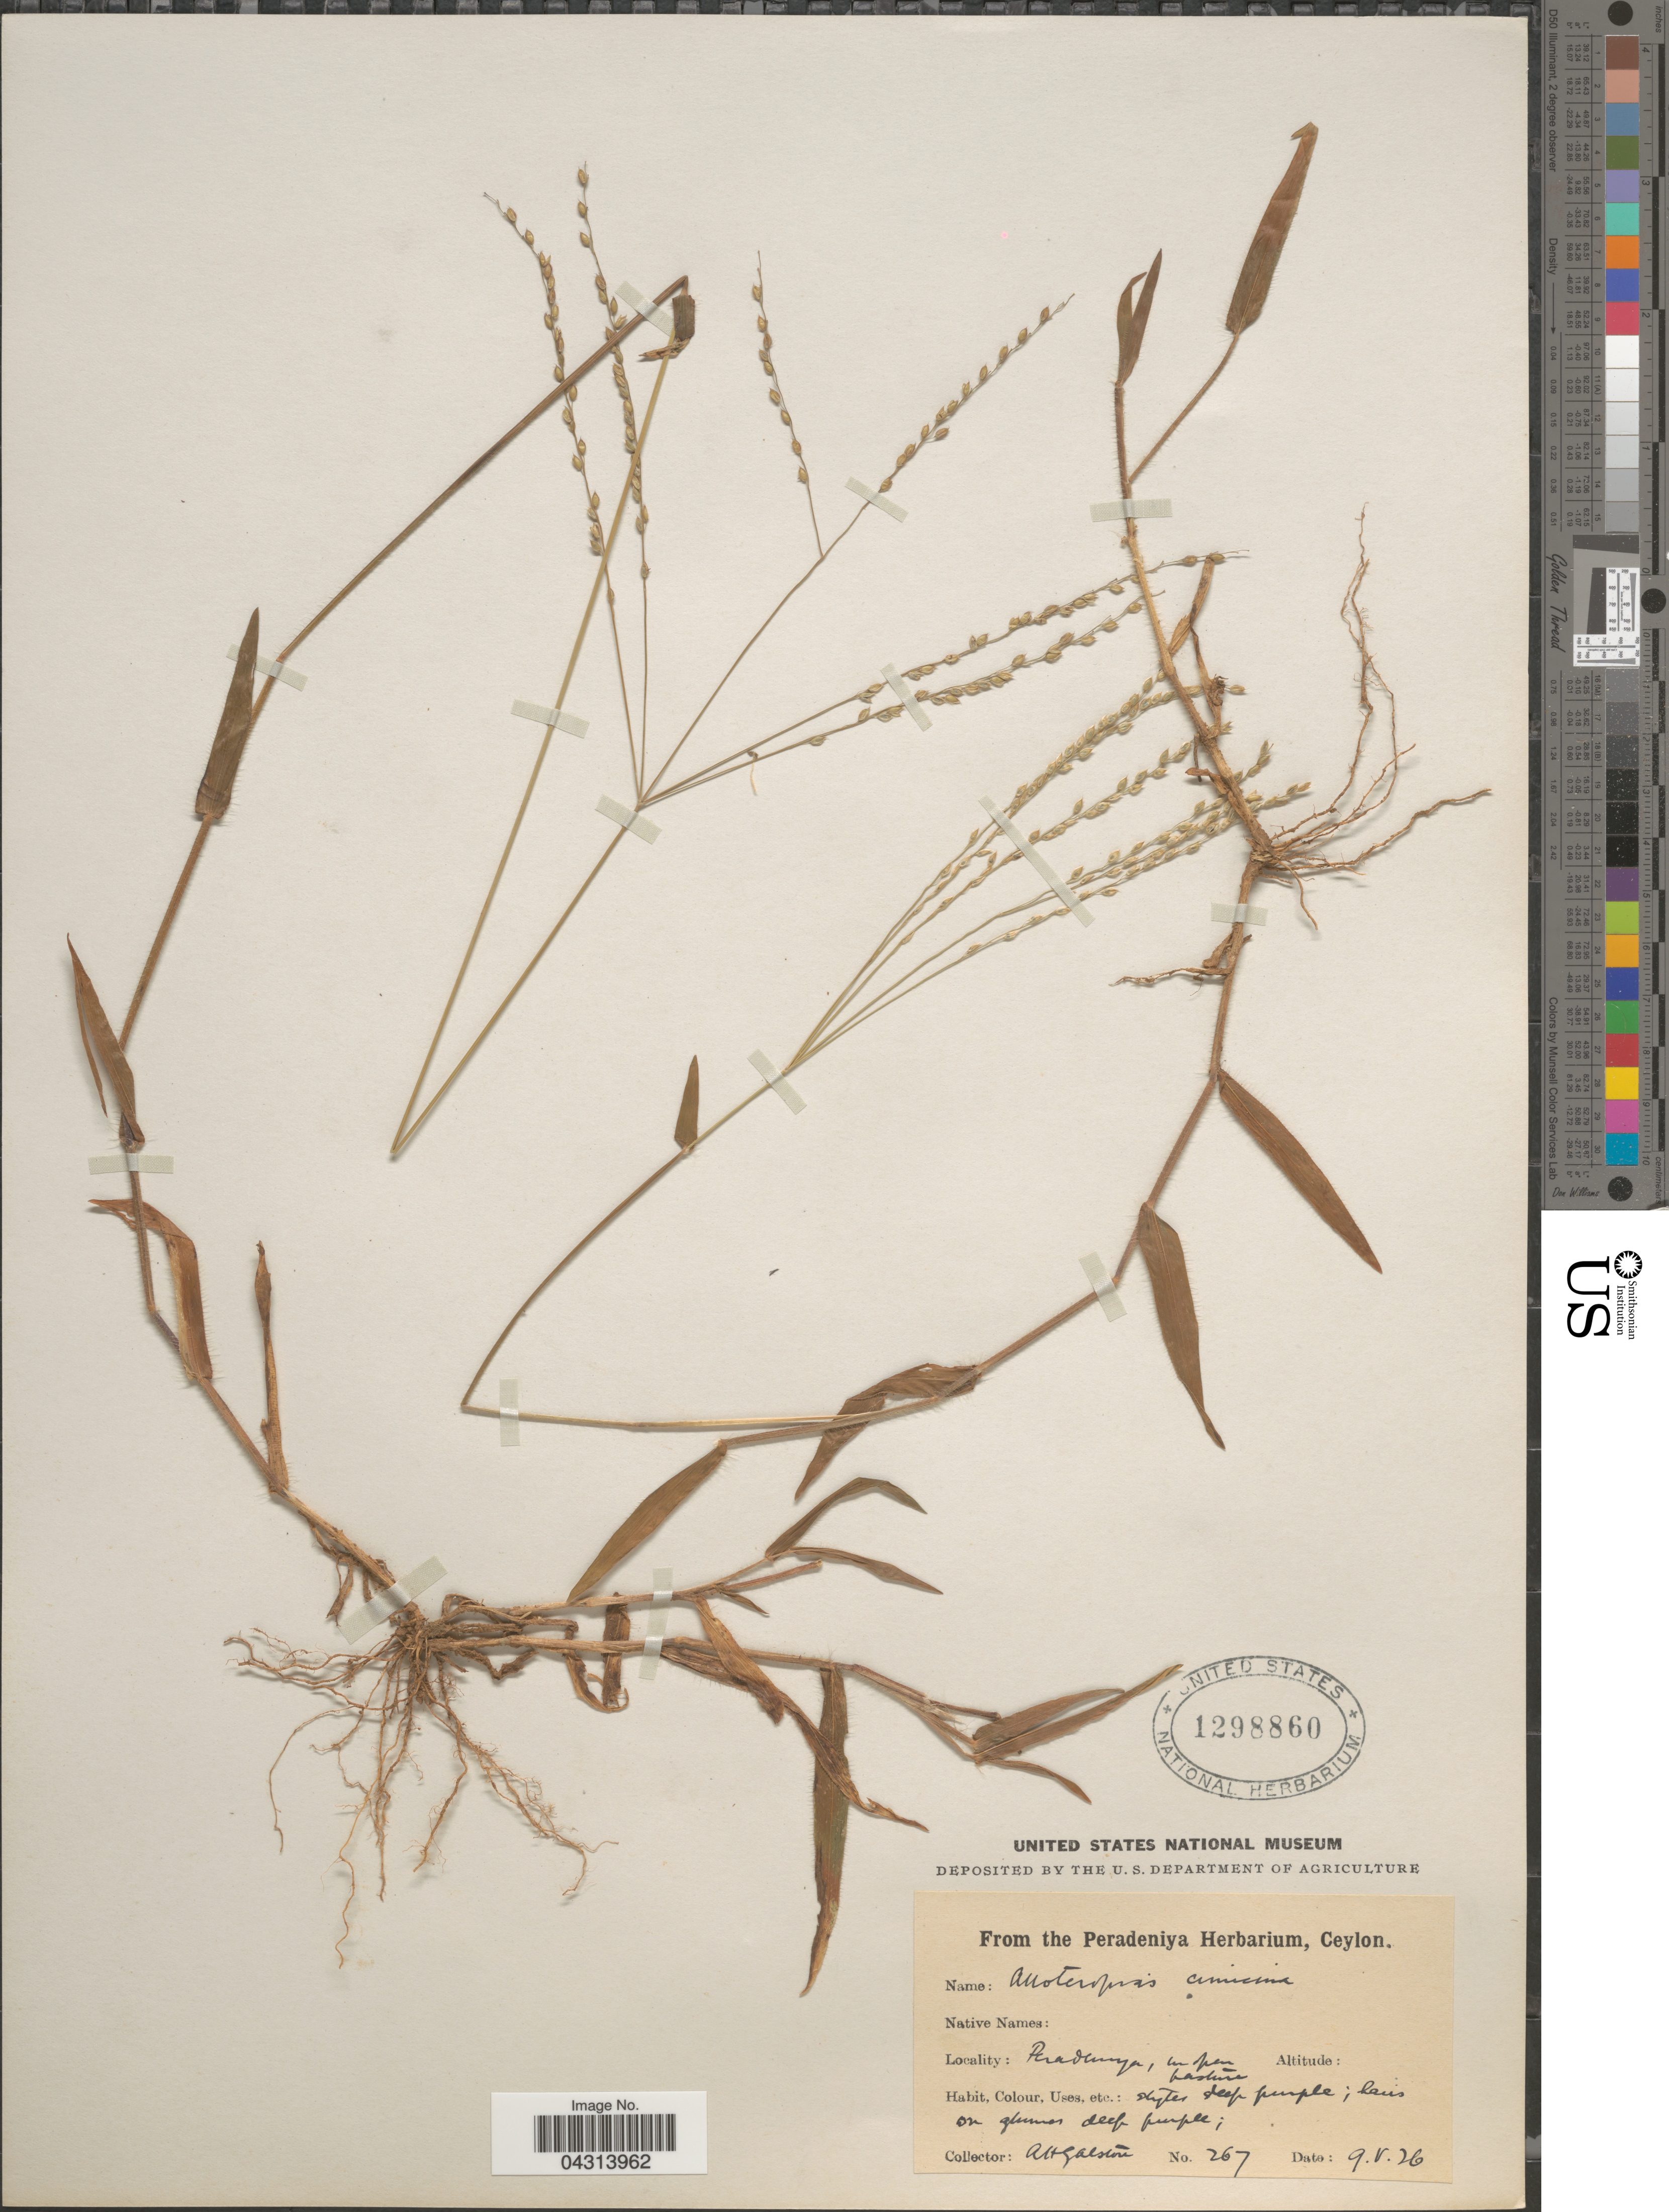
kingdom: Plantae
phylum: Tracheophyta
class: Liliopsida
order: Poales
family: Poaceae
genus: Alloteropsis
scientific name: Alloteropsis cimicina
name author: (L.) Stapf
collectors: A. H. Alston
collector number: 267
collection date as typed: Transcribed d/m/y: 9/5/26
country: Sri Lanka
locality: Ceylon. Peradeniya, in open pasture.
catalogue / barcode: US 1298860